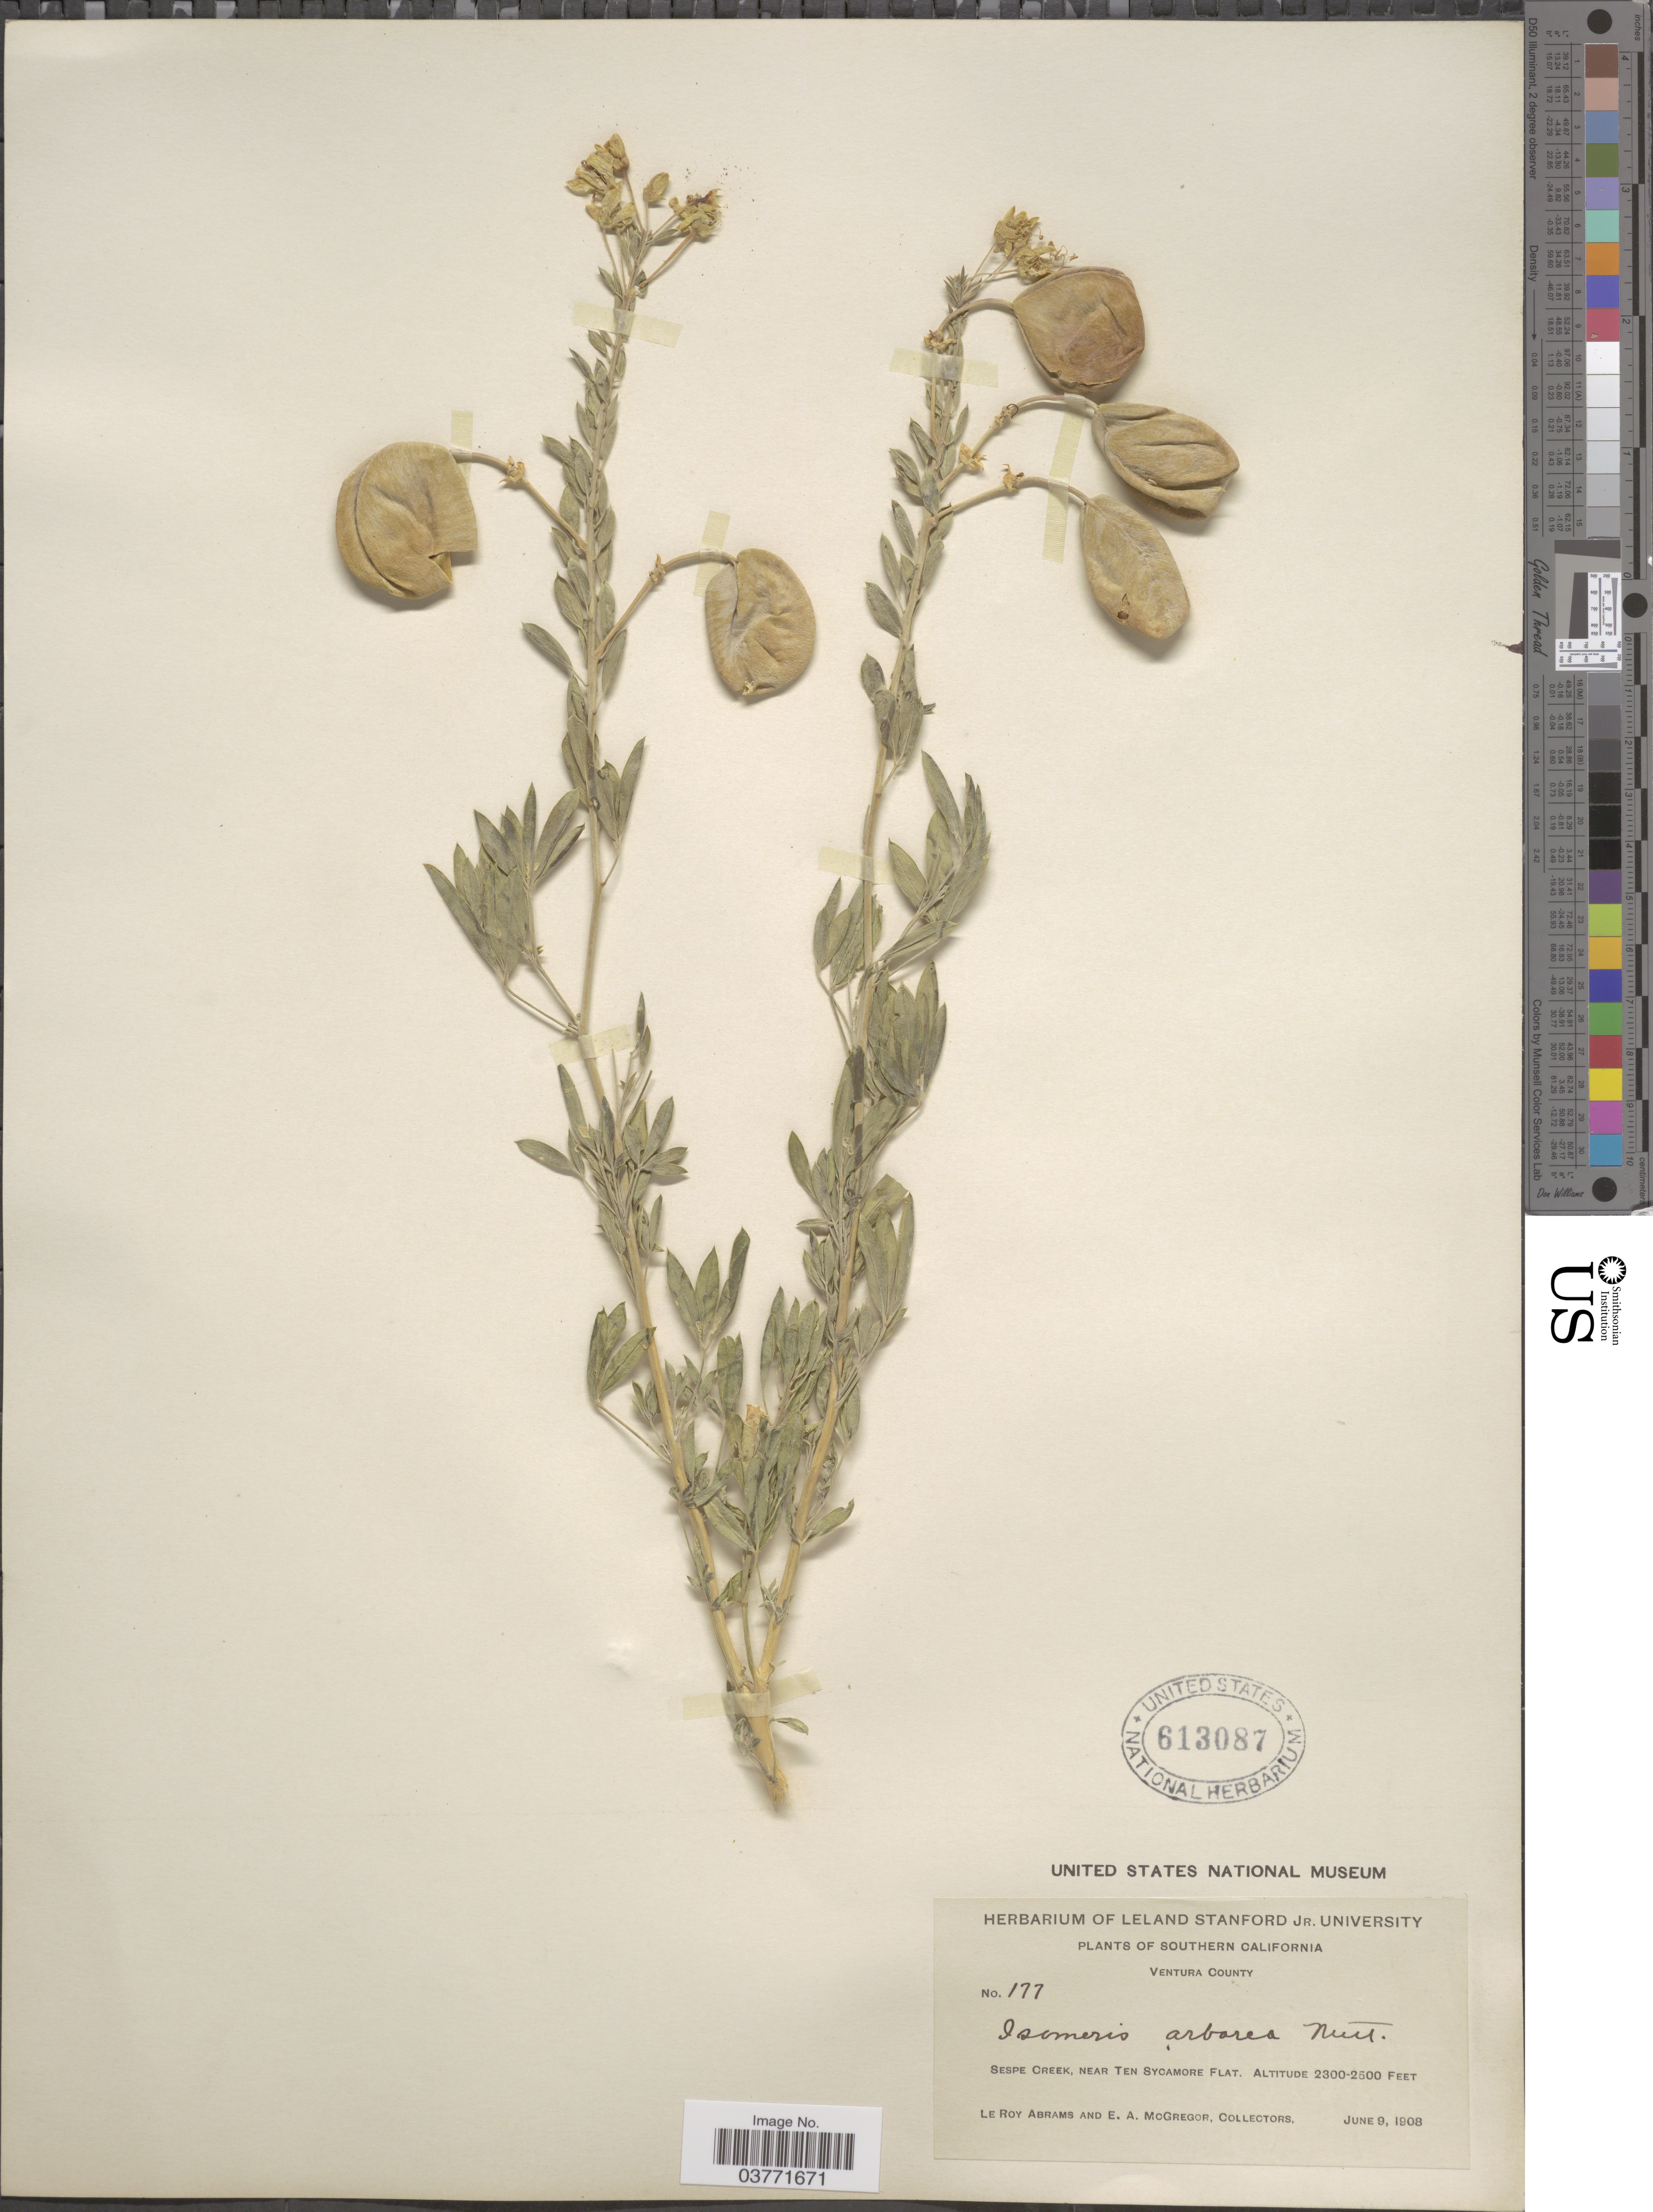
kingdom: Plantae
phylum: Tracheophyta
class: Magnoliopsida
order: Brassicales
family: Cleomaceae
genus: Cleomella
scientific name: Cleomella arborea var. globosa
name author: (Coville) Roalson & J.C. Hall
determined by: Strong, Mark T., (BOT), Smithsonian Institution - National Museum of Natural History (UNITED STATES)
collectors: L. Abrams & E. A. McGregor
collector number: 177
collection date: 1908-06-09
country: United States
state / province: California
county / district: Ventura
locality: Southern California. Ventura County. Sespe Creek, near Ten Sycamore Flat.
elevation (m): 701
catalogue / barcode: US 613087